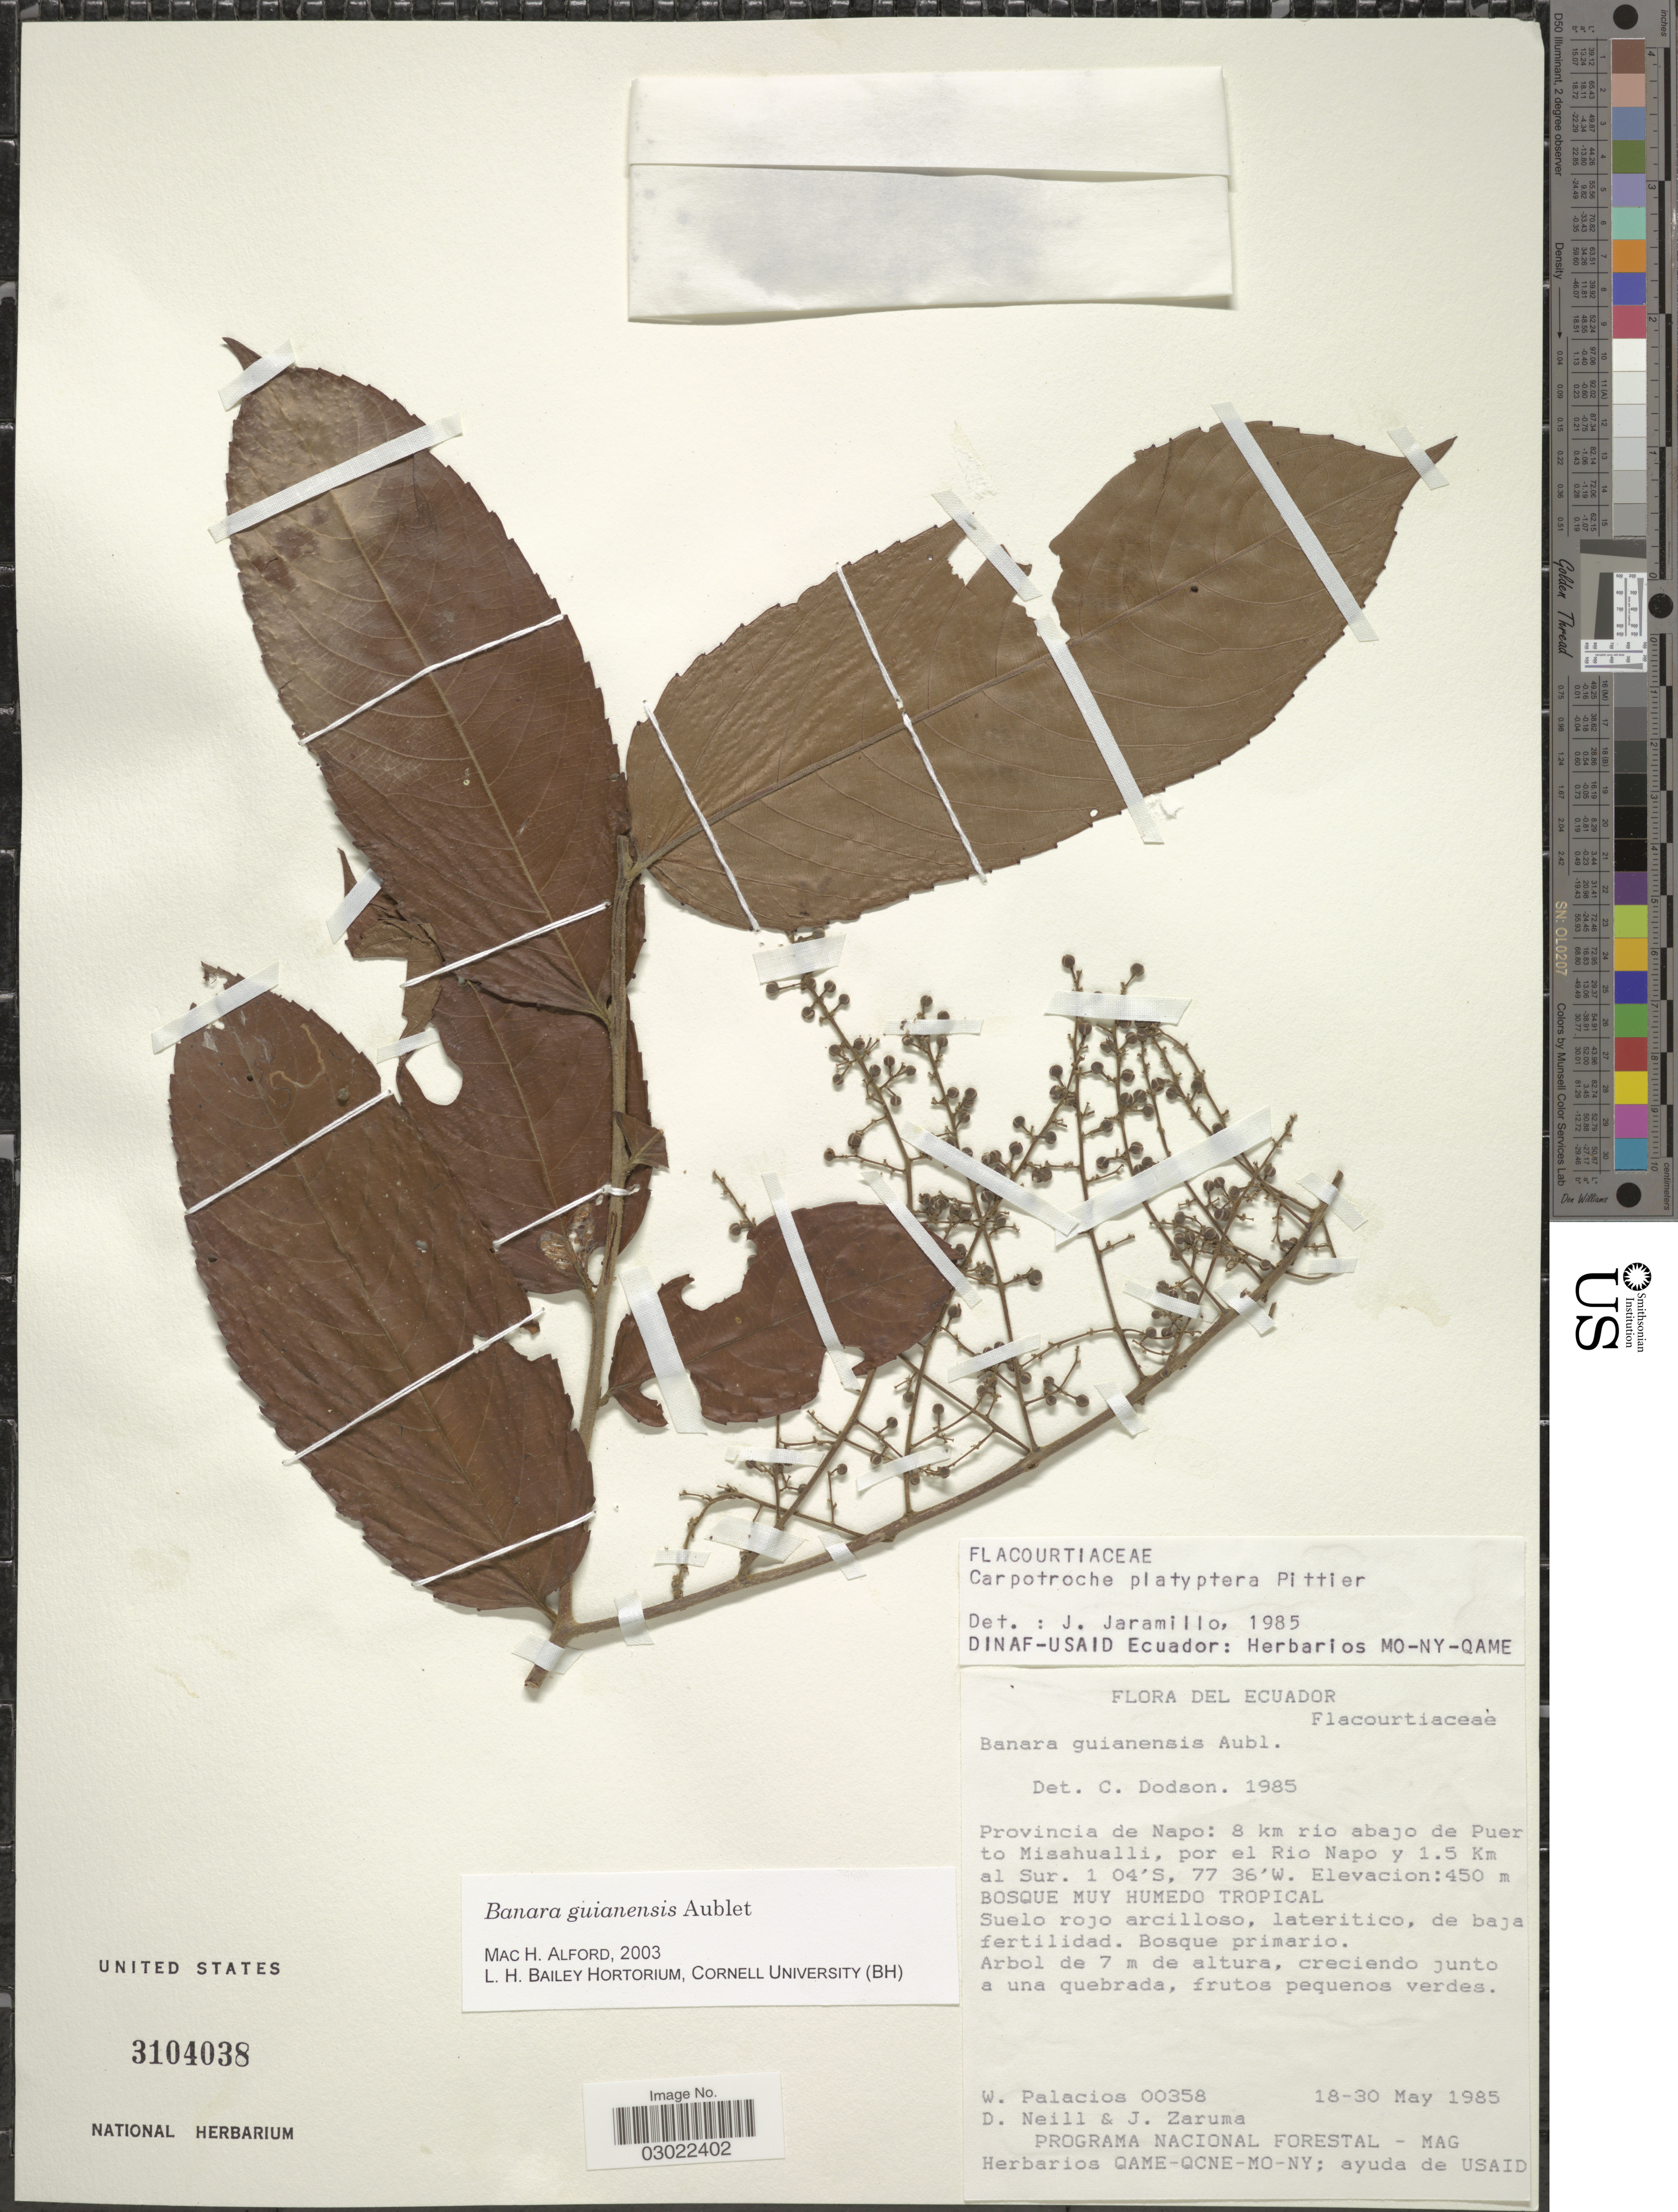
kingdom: Plantae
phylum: Tracheophyta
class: Magnoliopsida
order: Malpighiales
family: Salicaceae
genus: Banara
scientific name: Banara guianensis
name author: Aubl.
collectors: W. Palacios, D. Neill & J. Zaruma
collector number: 00358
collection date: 1985-05-18/1985-05-30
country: Ecuador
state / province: Napo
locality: Provincia de Napo: 8 km río abajo de Puer to Misahualli, por el Rio Napo y 1.5 Km al Sur.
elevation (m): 450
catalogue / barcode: US 310438